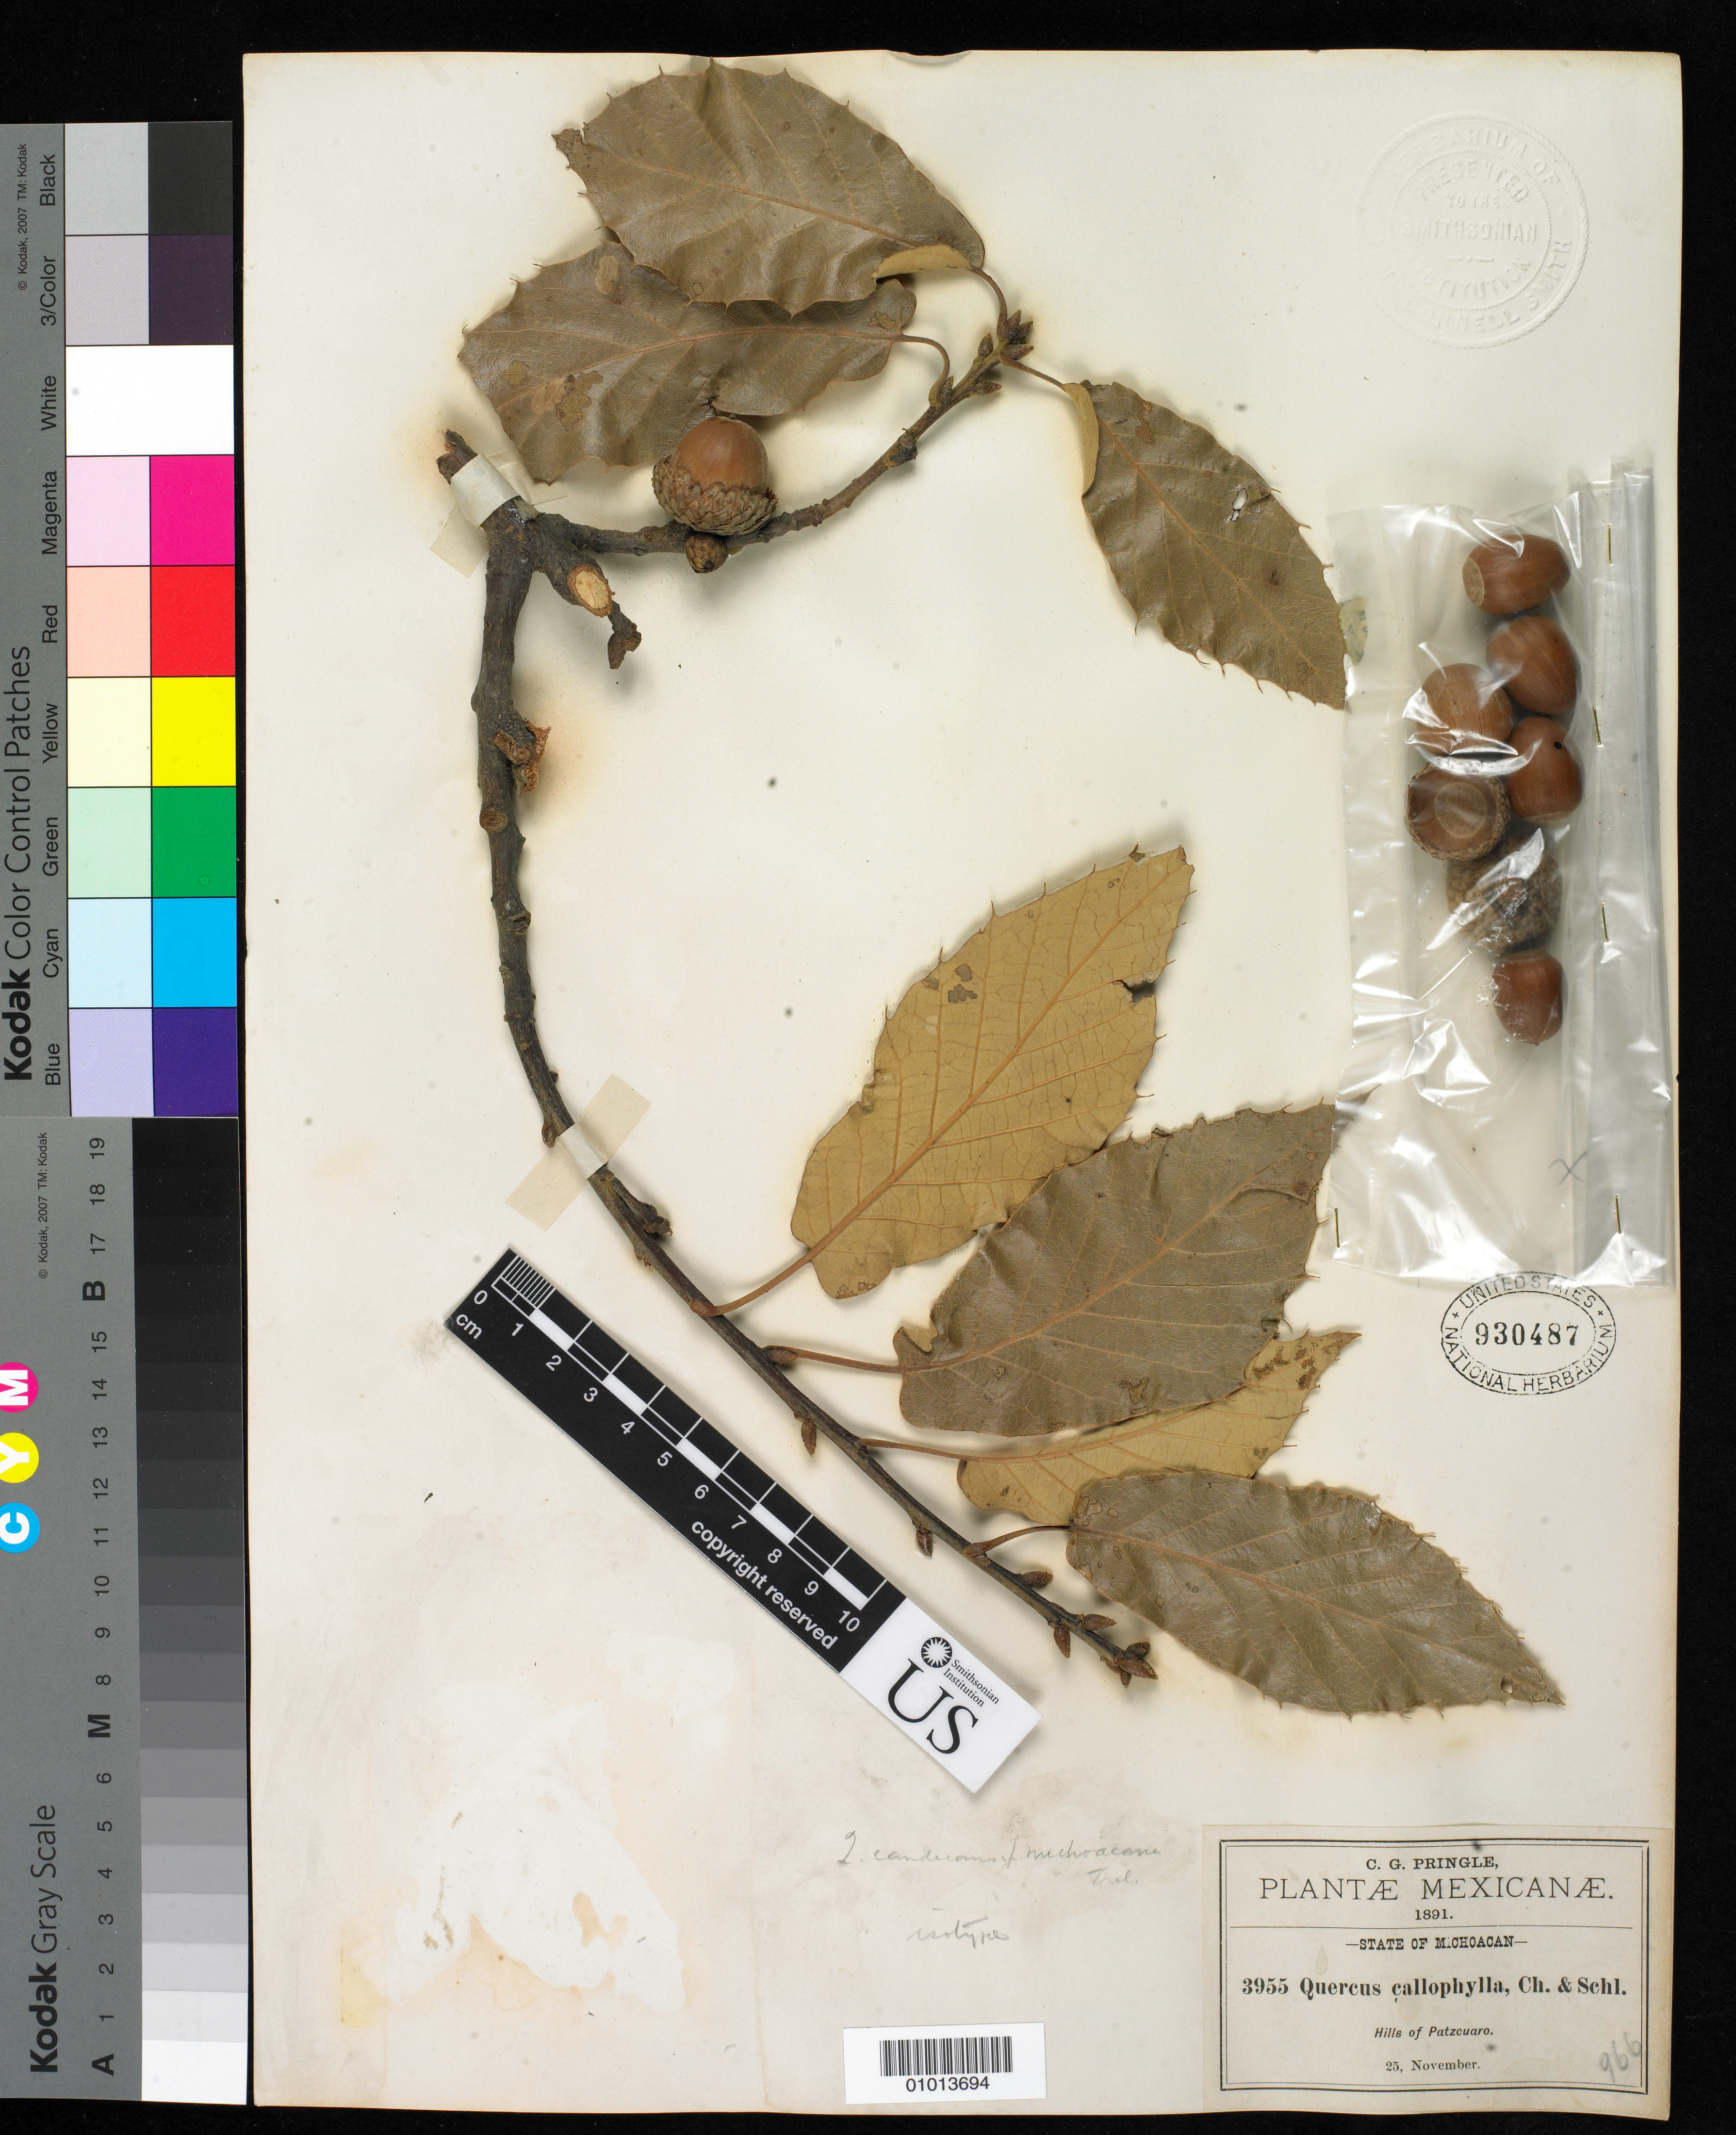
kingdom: Plantae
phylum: Tracheophyta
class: Magnoliopsida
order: Fagales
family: Fagaceae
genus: Quercus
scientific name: Quercus candicans f. michoacana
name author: Trel.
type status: Isotype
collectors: C. G. Pringle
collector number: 3955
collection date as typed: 25 Nov 1891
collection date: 1891-11-25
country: Mexico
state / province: Michoacán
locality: Hills of Patzcuaro.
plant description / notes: Specimen ex John Donnell Smith herbarium.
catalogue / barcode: US 930487